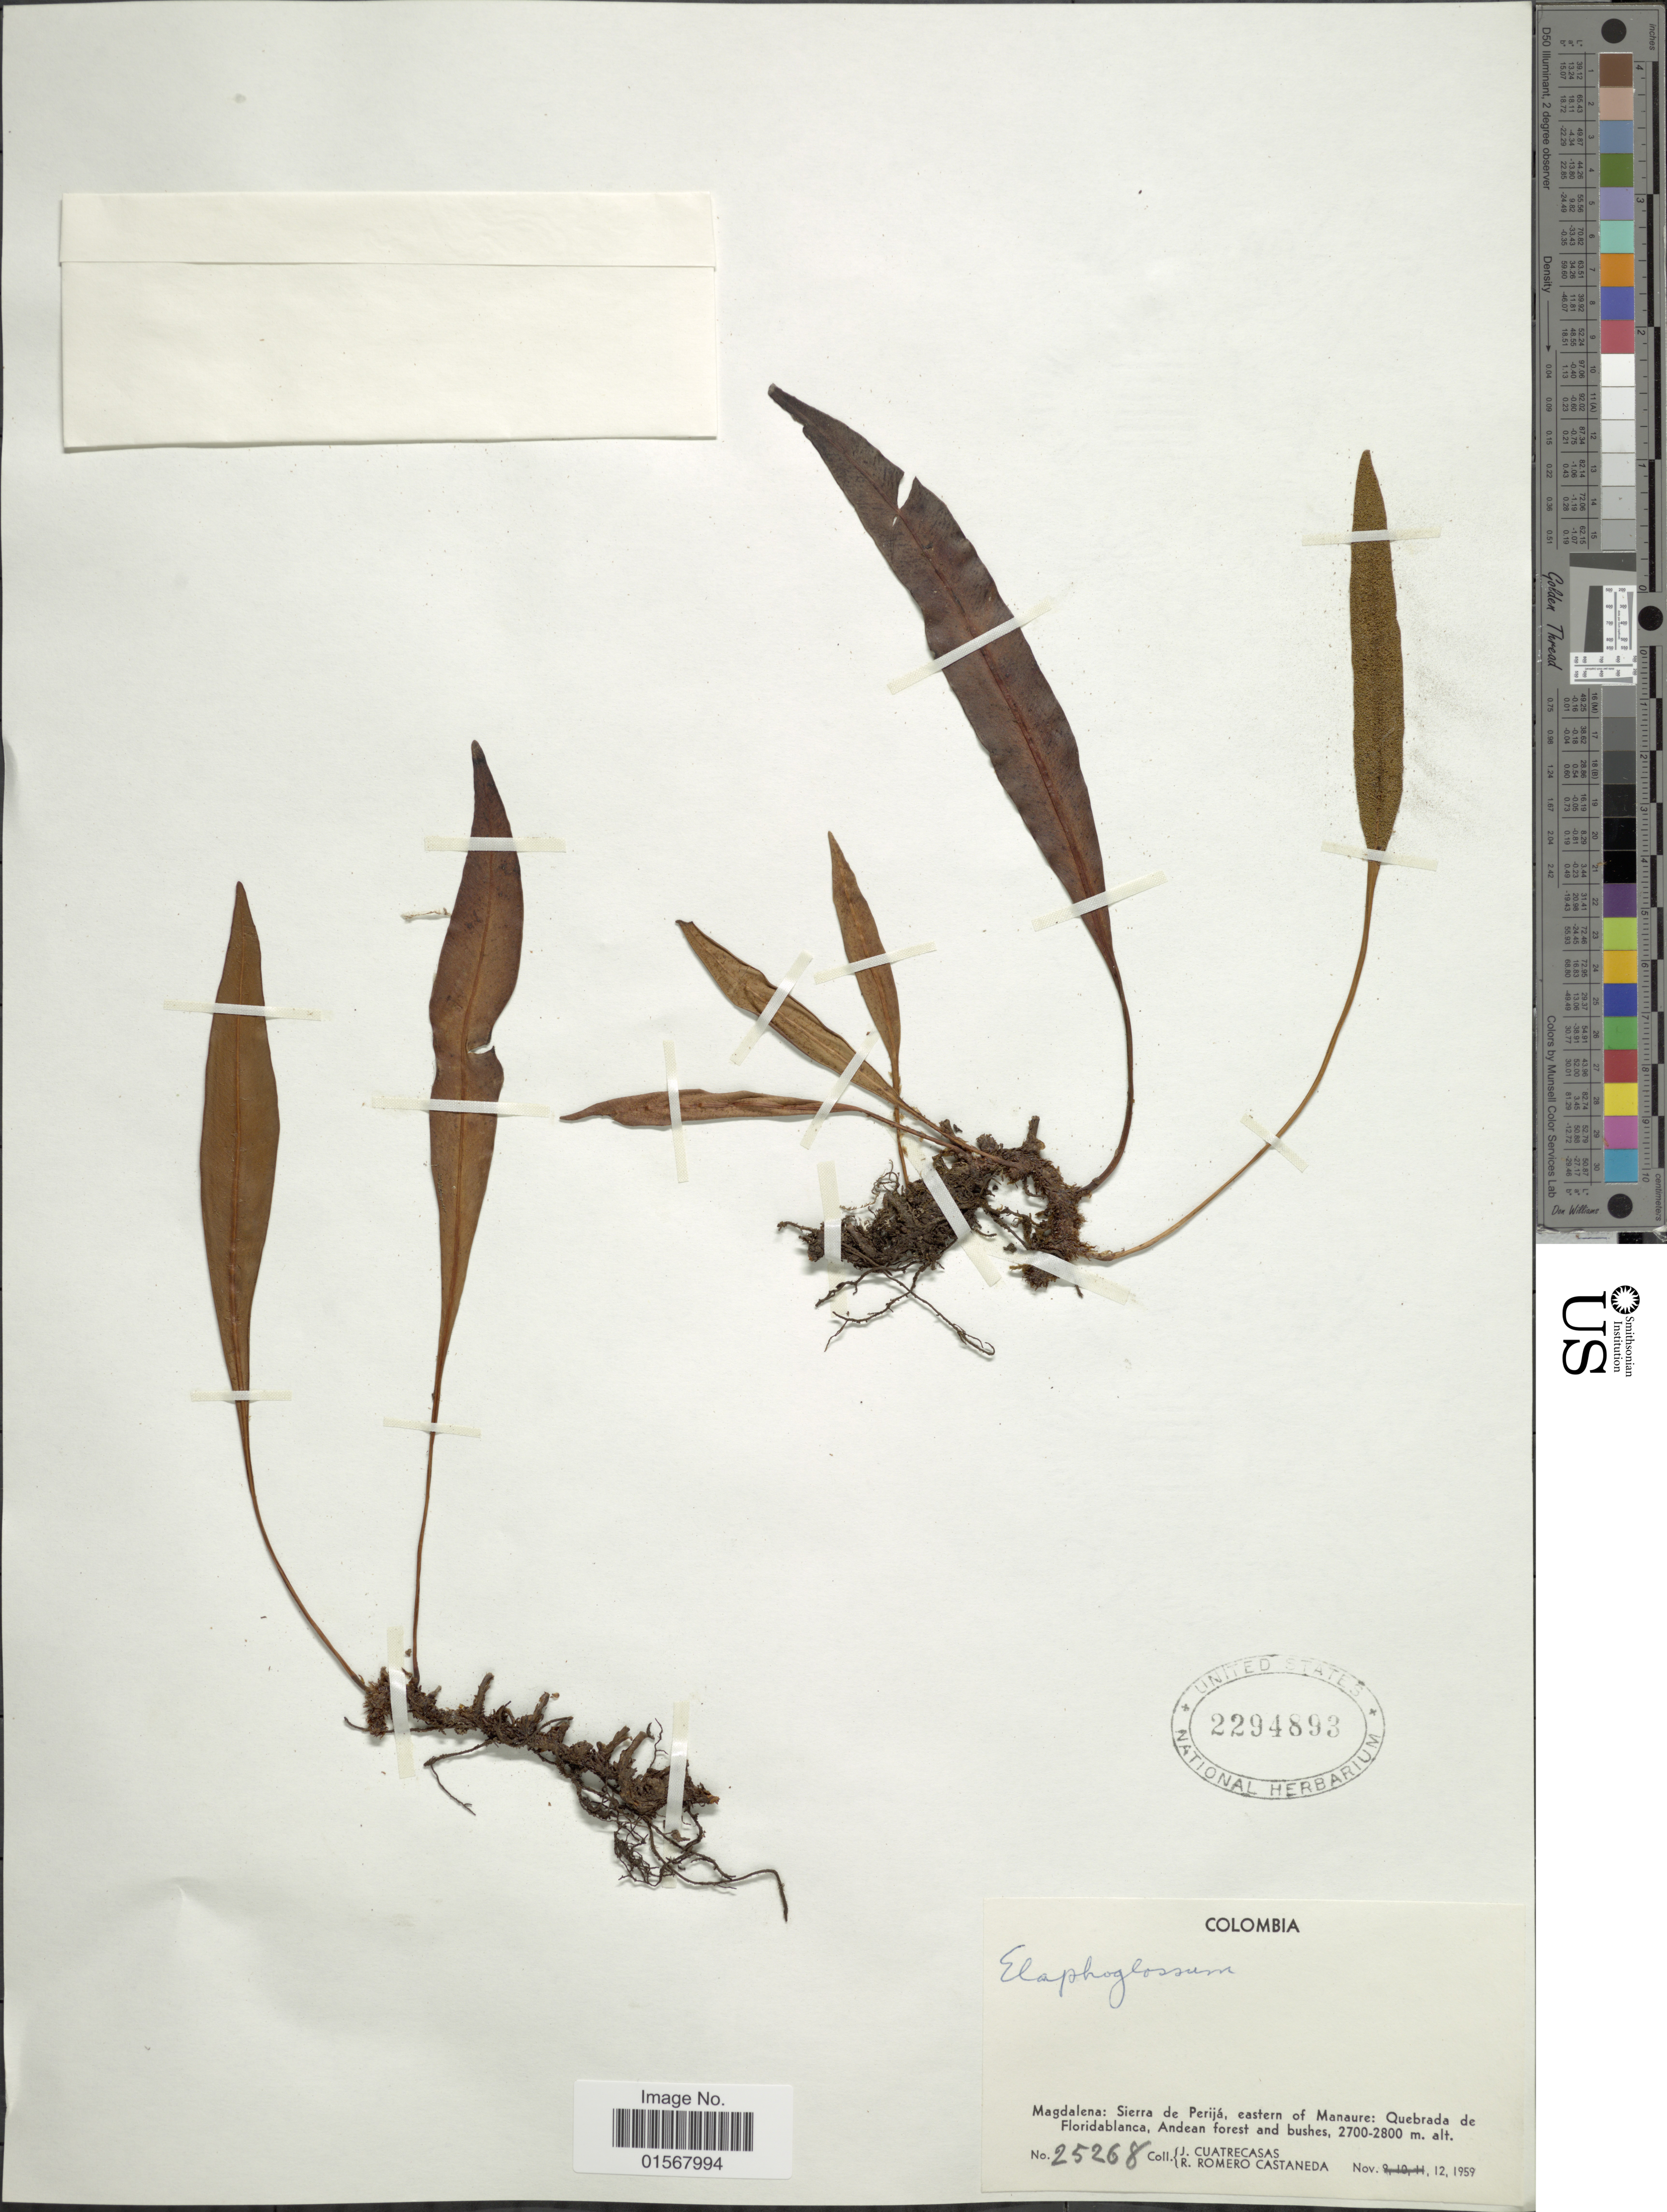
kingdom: Plantae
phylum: Tracheophyta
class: Polypodiopsida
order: Polypodiales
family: Dryopteridaceae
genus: Elaphoglossum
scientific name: Elaphoglossum sp.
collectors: J. Cuatrecasas & R. Romero Castañeda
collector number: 25268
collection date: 1959-11-12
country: Colombia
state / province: Magdalena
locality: Magdalena: Sierra de Perija, eastern of Manaure: Quebrada de Floridablanca, Andean Forest and bushes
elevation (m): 2700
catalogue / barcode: US 2294893